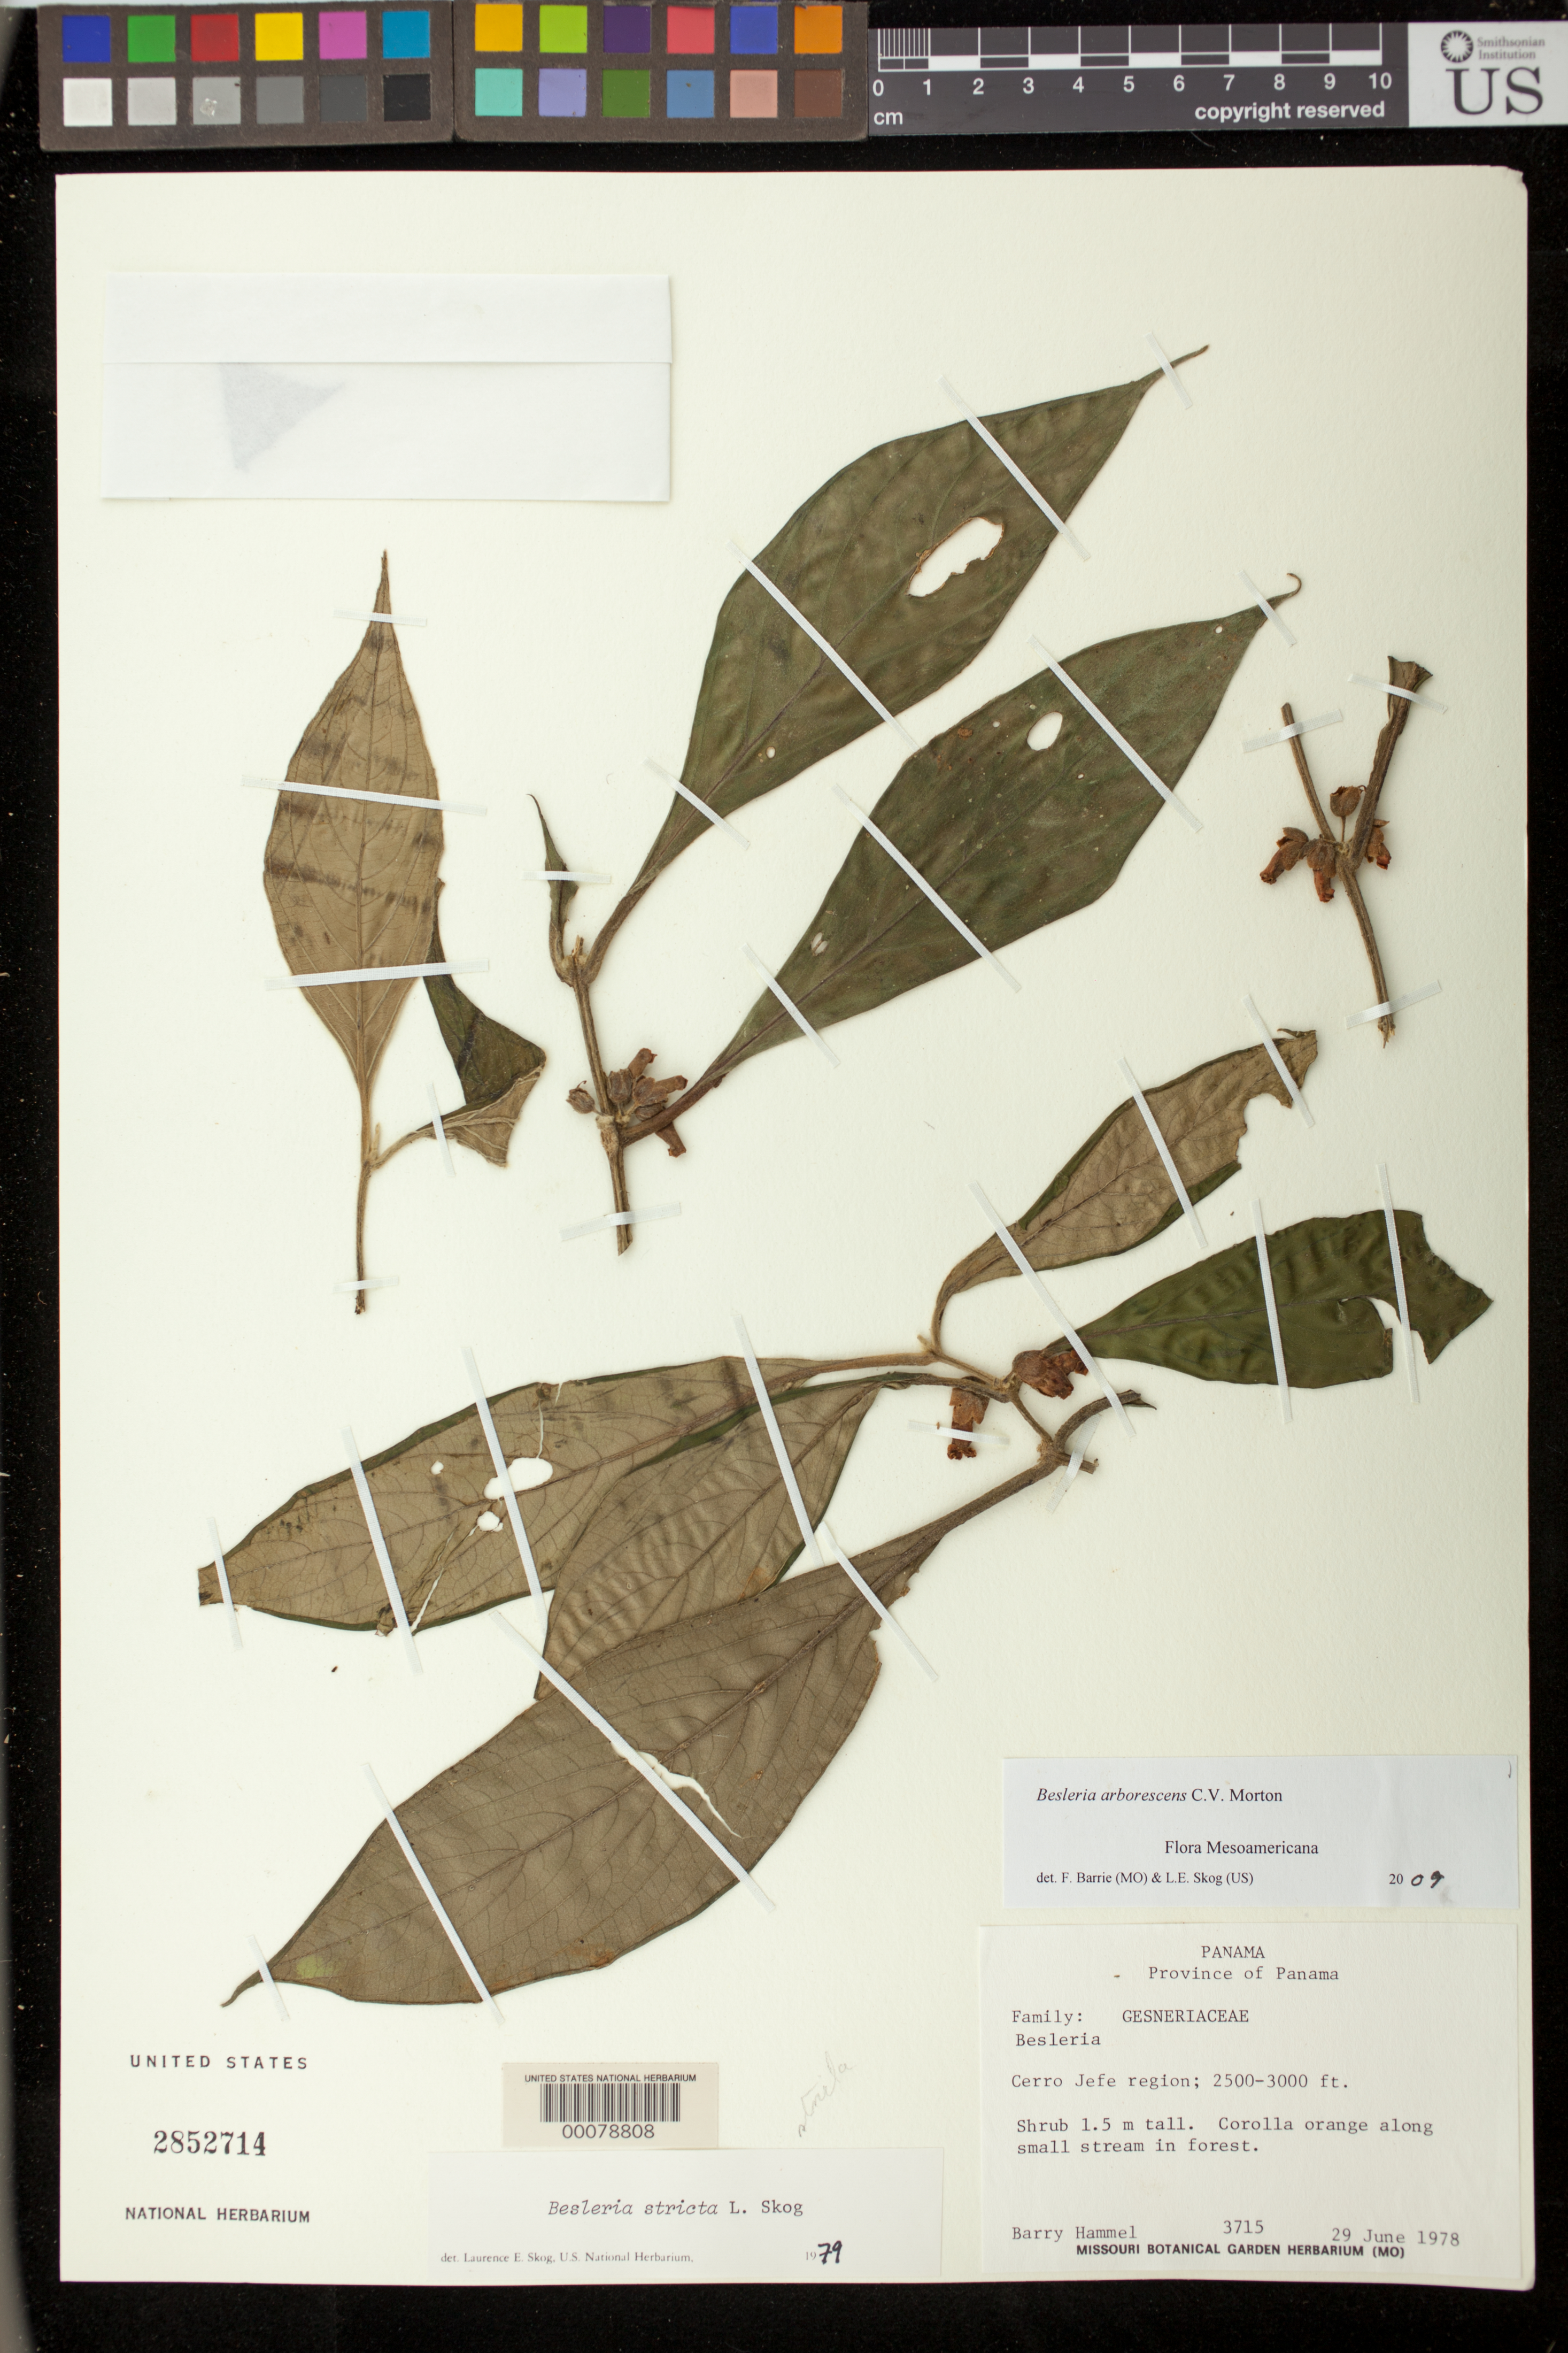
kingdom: Plantae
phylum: Tracheophyta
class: Magnoliopsida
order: Lamiales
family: Gesneriaceae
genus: Besleria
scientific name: Besleria arborescens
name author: C.V. Morton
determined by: Barrie, F. R.; Skog, Laurence E.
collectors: B. Hammel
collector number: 3715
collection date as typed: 29 Jun 1978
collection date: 1978-06-29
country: Panama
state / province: Panamá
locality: Cerro Jefe region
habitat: Along small stream in forest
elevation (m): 762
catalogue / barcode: US 2852714